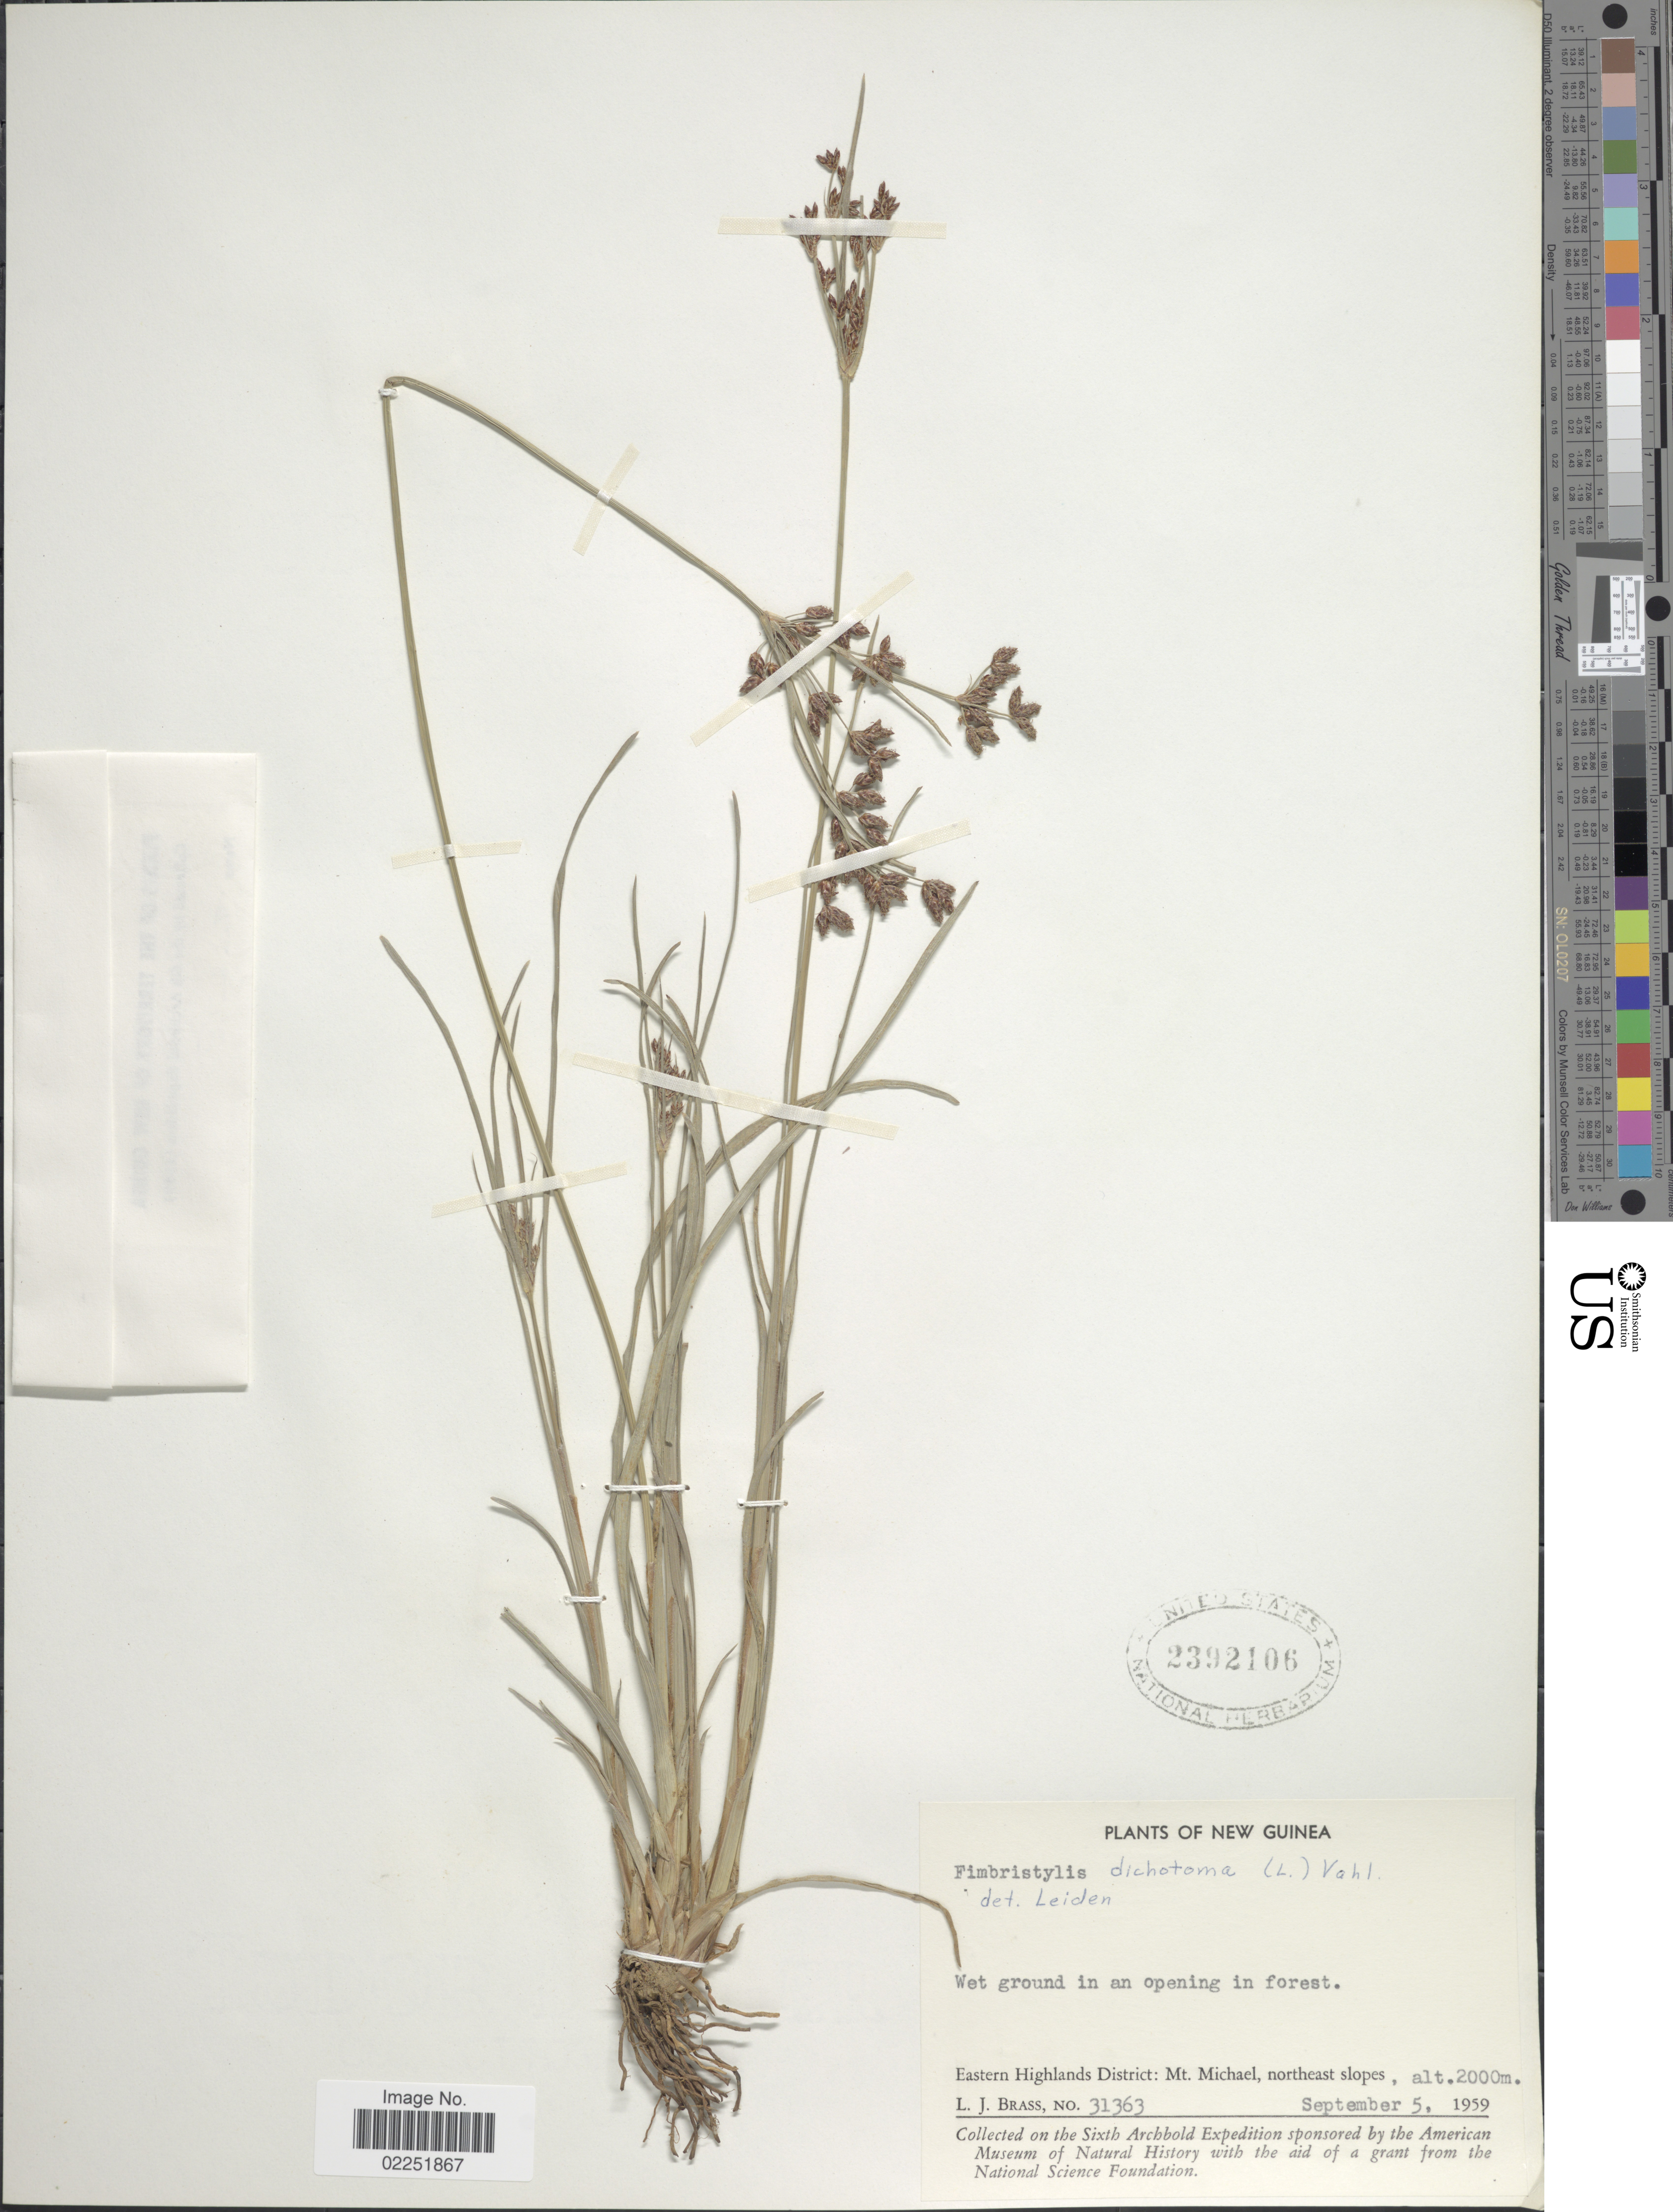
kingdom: Plantae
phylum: Tracheophyta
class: Liliopsida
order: Poales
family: Cyperaceae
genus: Fimbristylis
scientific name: Fimbristylis dichotoma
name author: (L.) Vahl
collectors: L. J. Brass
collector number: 31363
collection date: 1959-09-05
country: Papua New Guinea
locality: New Guinea. Eastern Highlands District: Mt. Michael, northeast slopes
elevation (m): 2000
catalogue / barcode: US 2392106